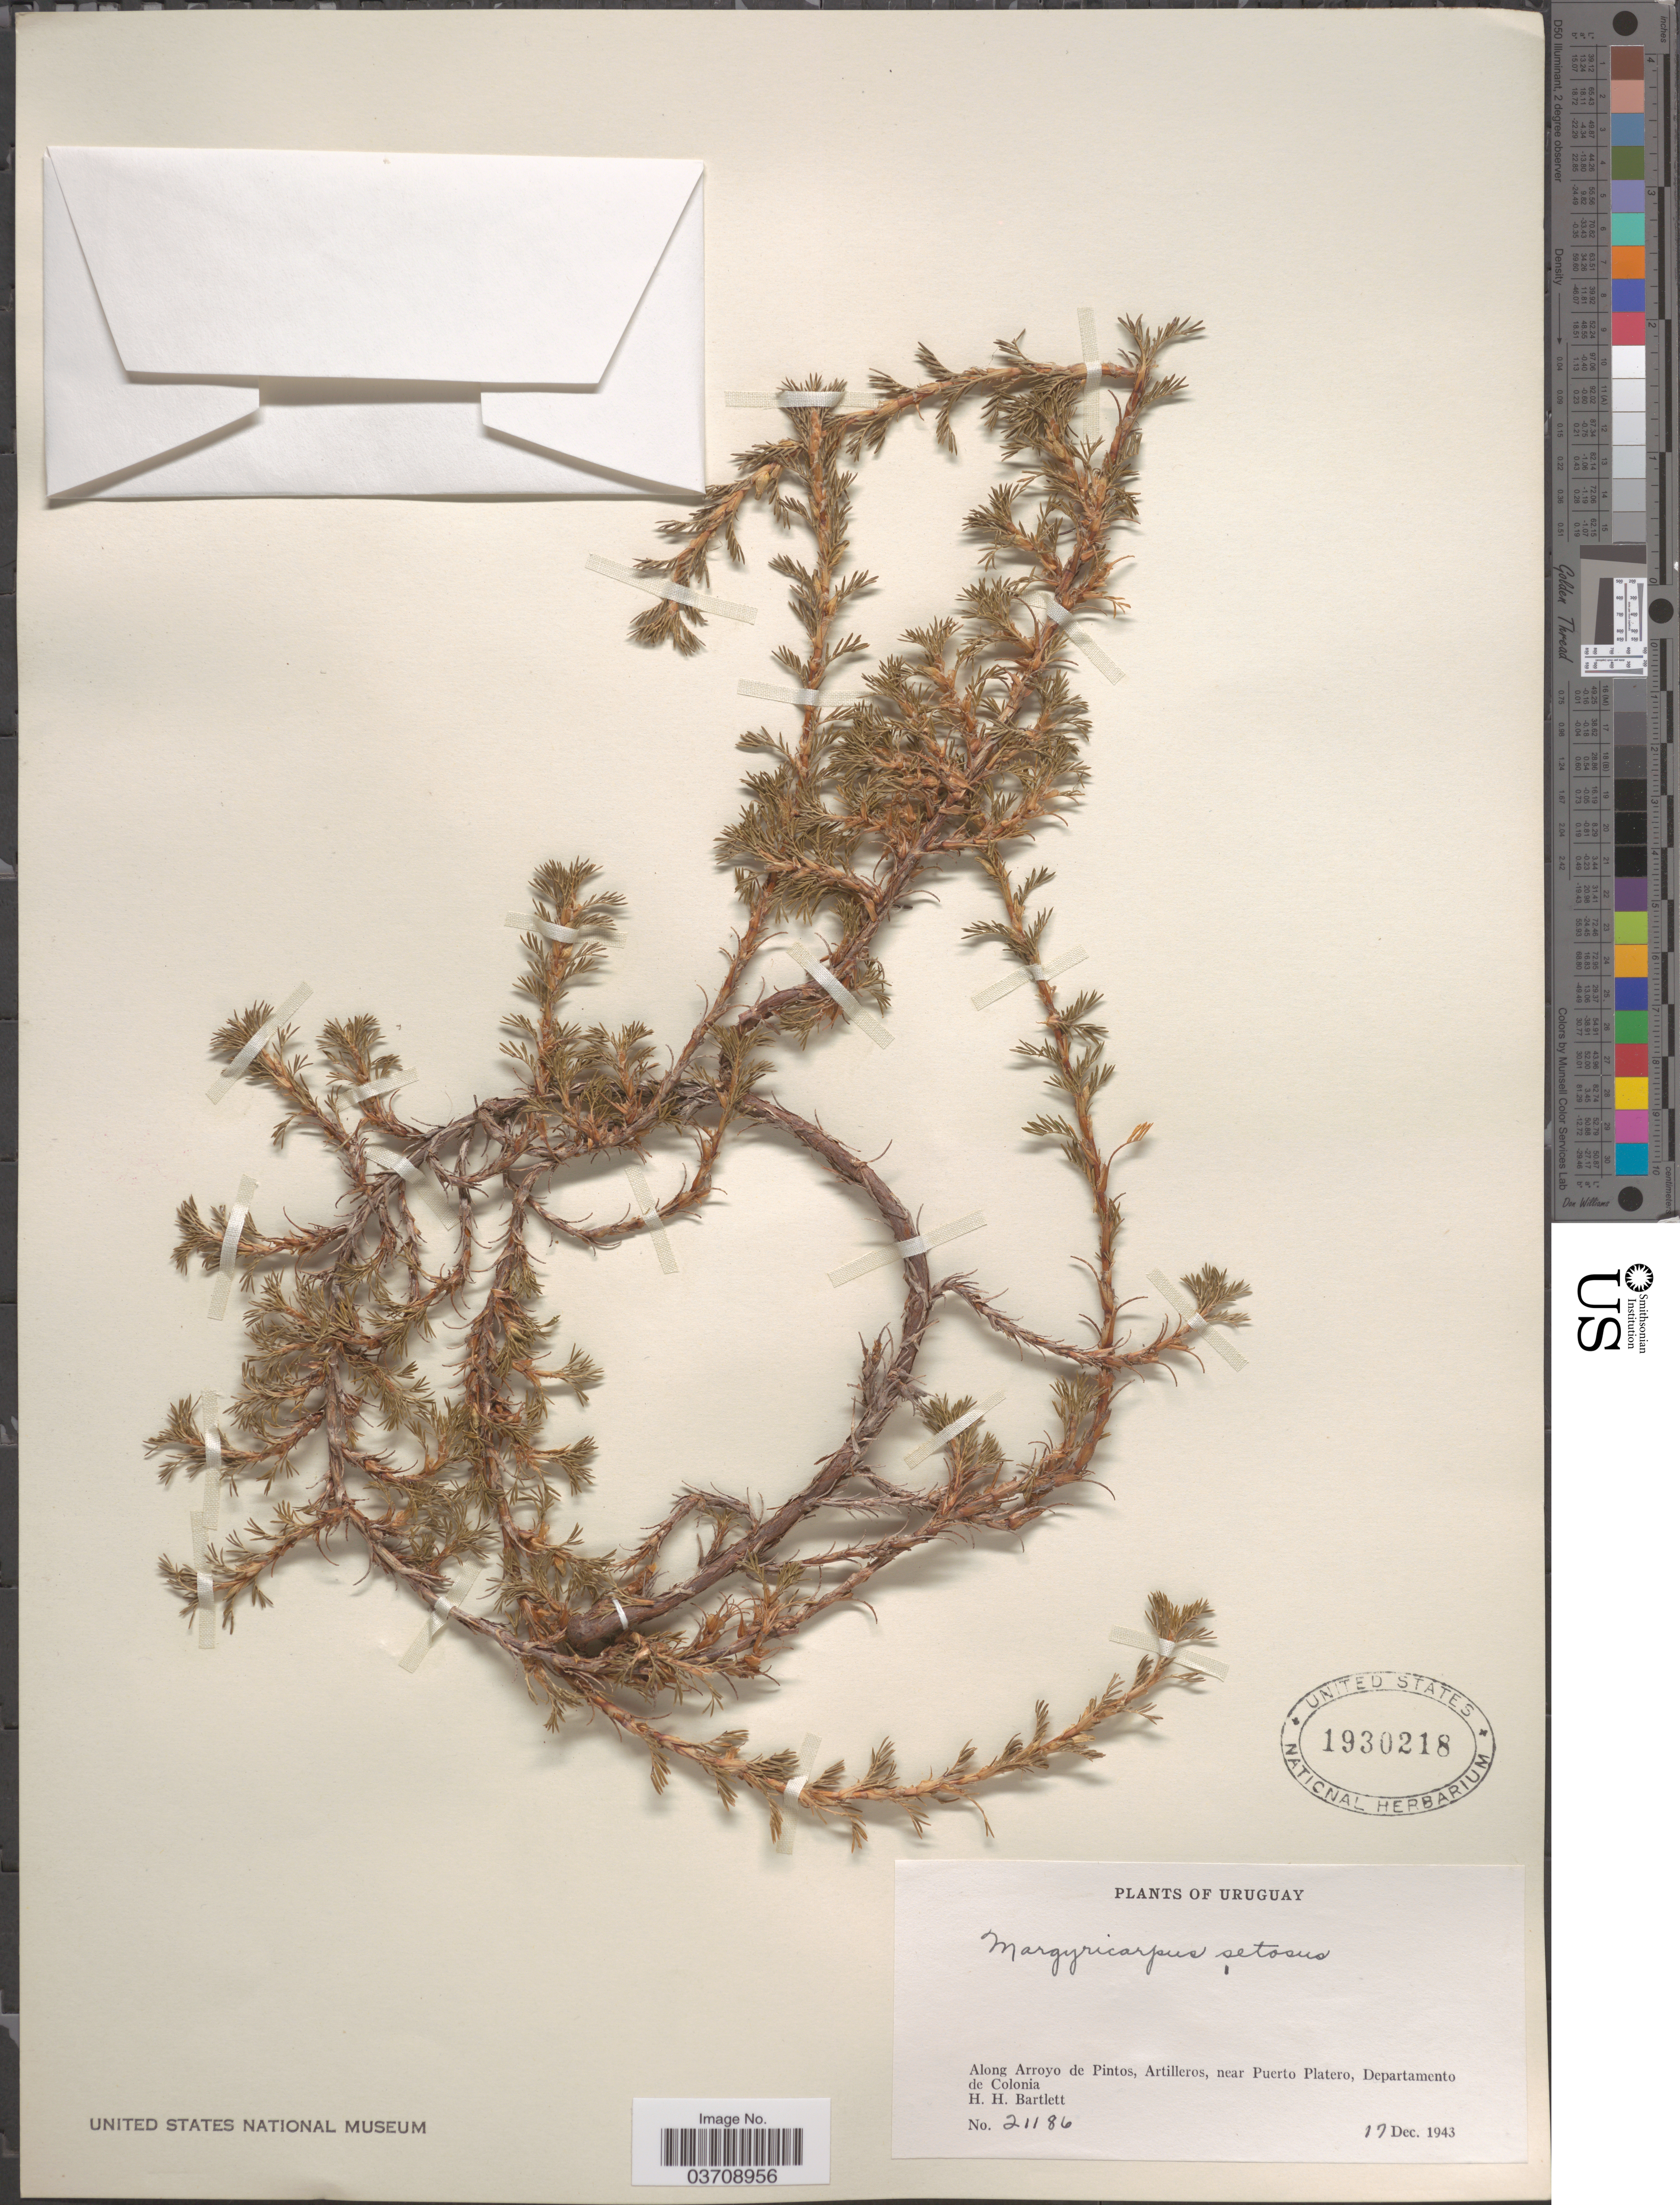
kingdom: Plantae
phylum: Tracheophyta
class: Magnoliopsida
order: Rosales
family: Rosaceae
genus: Margyricarpus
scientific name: Margyricarpus pinnatus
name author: (Lam.) Kuntze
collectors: H. H. Bartlett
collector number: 21186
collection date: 1943-12-17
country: Uruguay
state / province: Colonia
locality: Along Arroyo de Pintos, Artilleros, near Puerto Platero, Departamento de Colonia.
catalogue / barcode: US 1930218